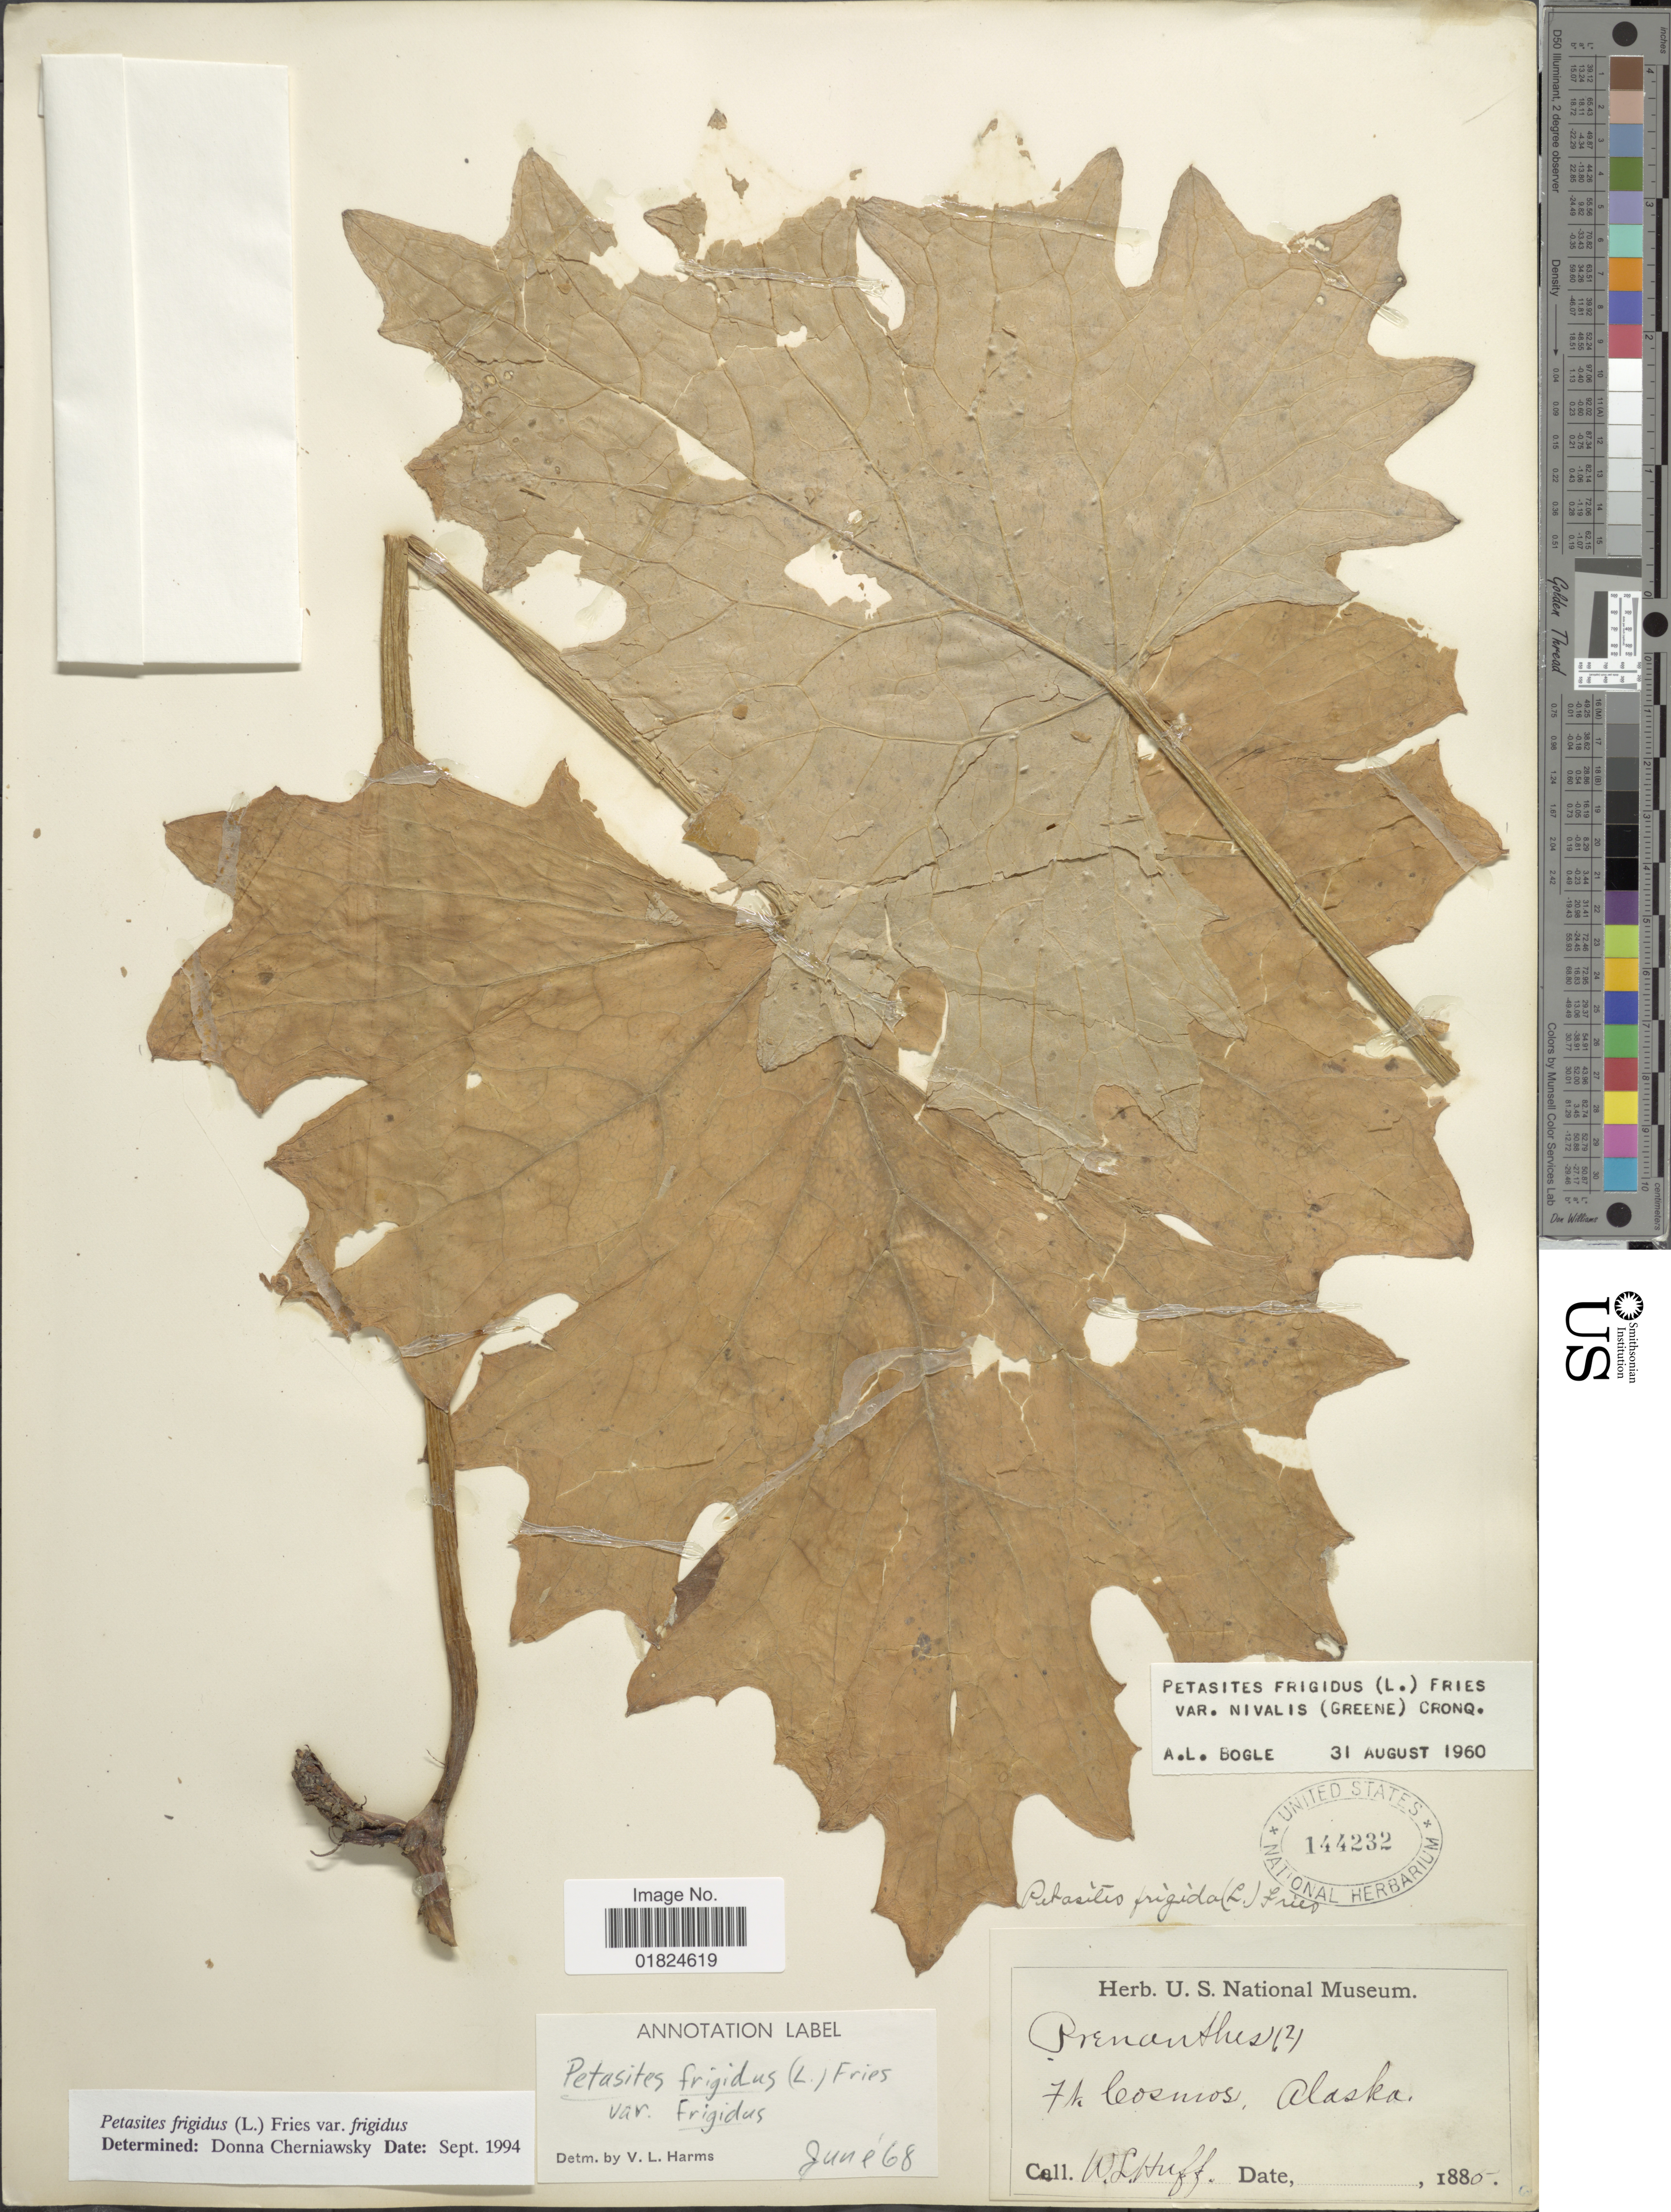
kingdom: Plantae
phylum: Tracheophyta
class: Magnoliopsida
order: Asterales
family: Asteraceae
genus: Petasites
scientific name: Petasites frigidus var. frigidus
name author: (L.) Fr.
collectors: W. Huff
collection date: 1885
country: United States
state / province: Alaska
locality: St, Cosmos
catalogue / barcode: US 144232